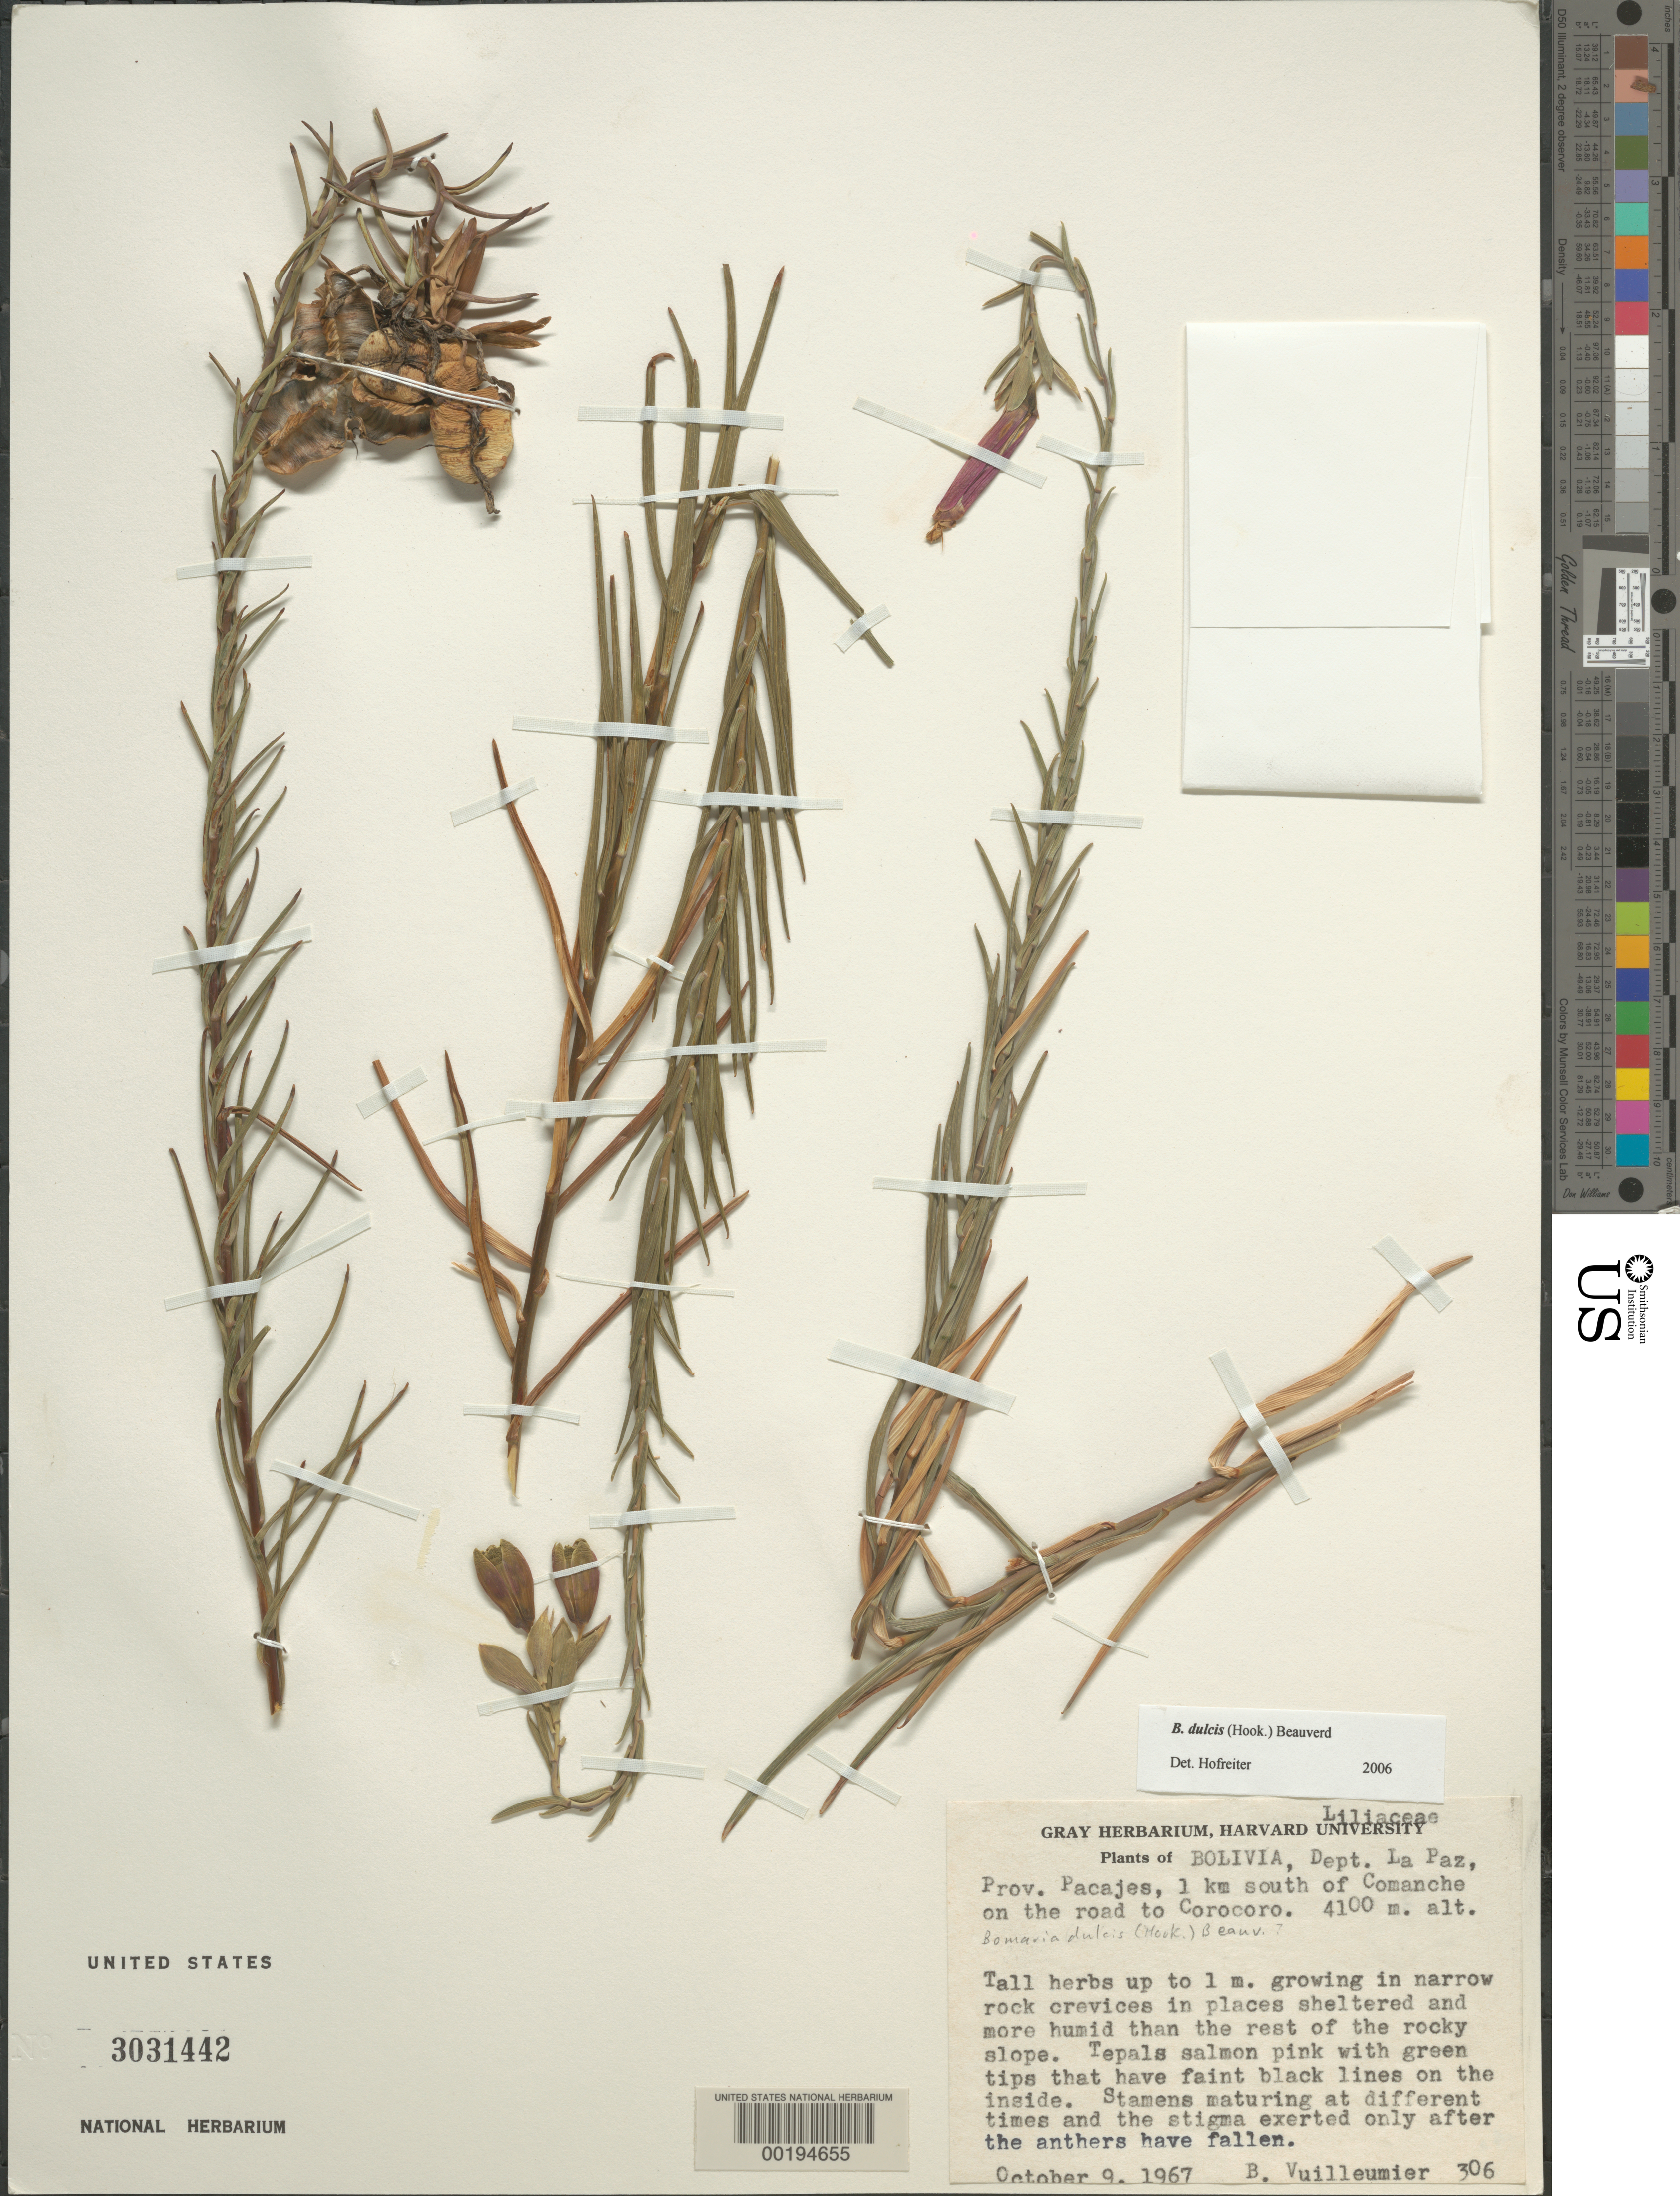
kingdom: Plantae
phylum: Tracheophyta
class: Liliopsida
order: Liliales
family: Alstroemeriaceae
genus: Bomarea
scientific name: Bomarea dulcis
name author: (Hook.) Beauverd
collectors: B. Vuilleumier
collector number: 306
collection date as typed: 09 Oct 1967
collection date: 1967-10-09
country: Bolivia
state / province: La Paz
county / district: Pacajes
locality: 1 km S of Comanche on the road to Corocoro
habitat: Narrow sheltered, humid, rock crevices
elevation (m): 4100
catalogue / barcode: US 3031442